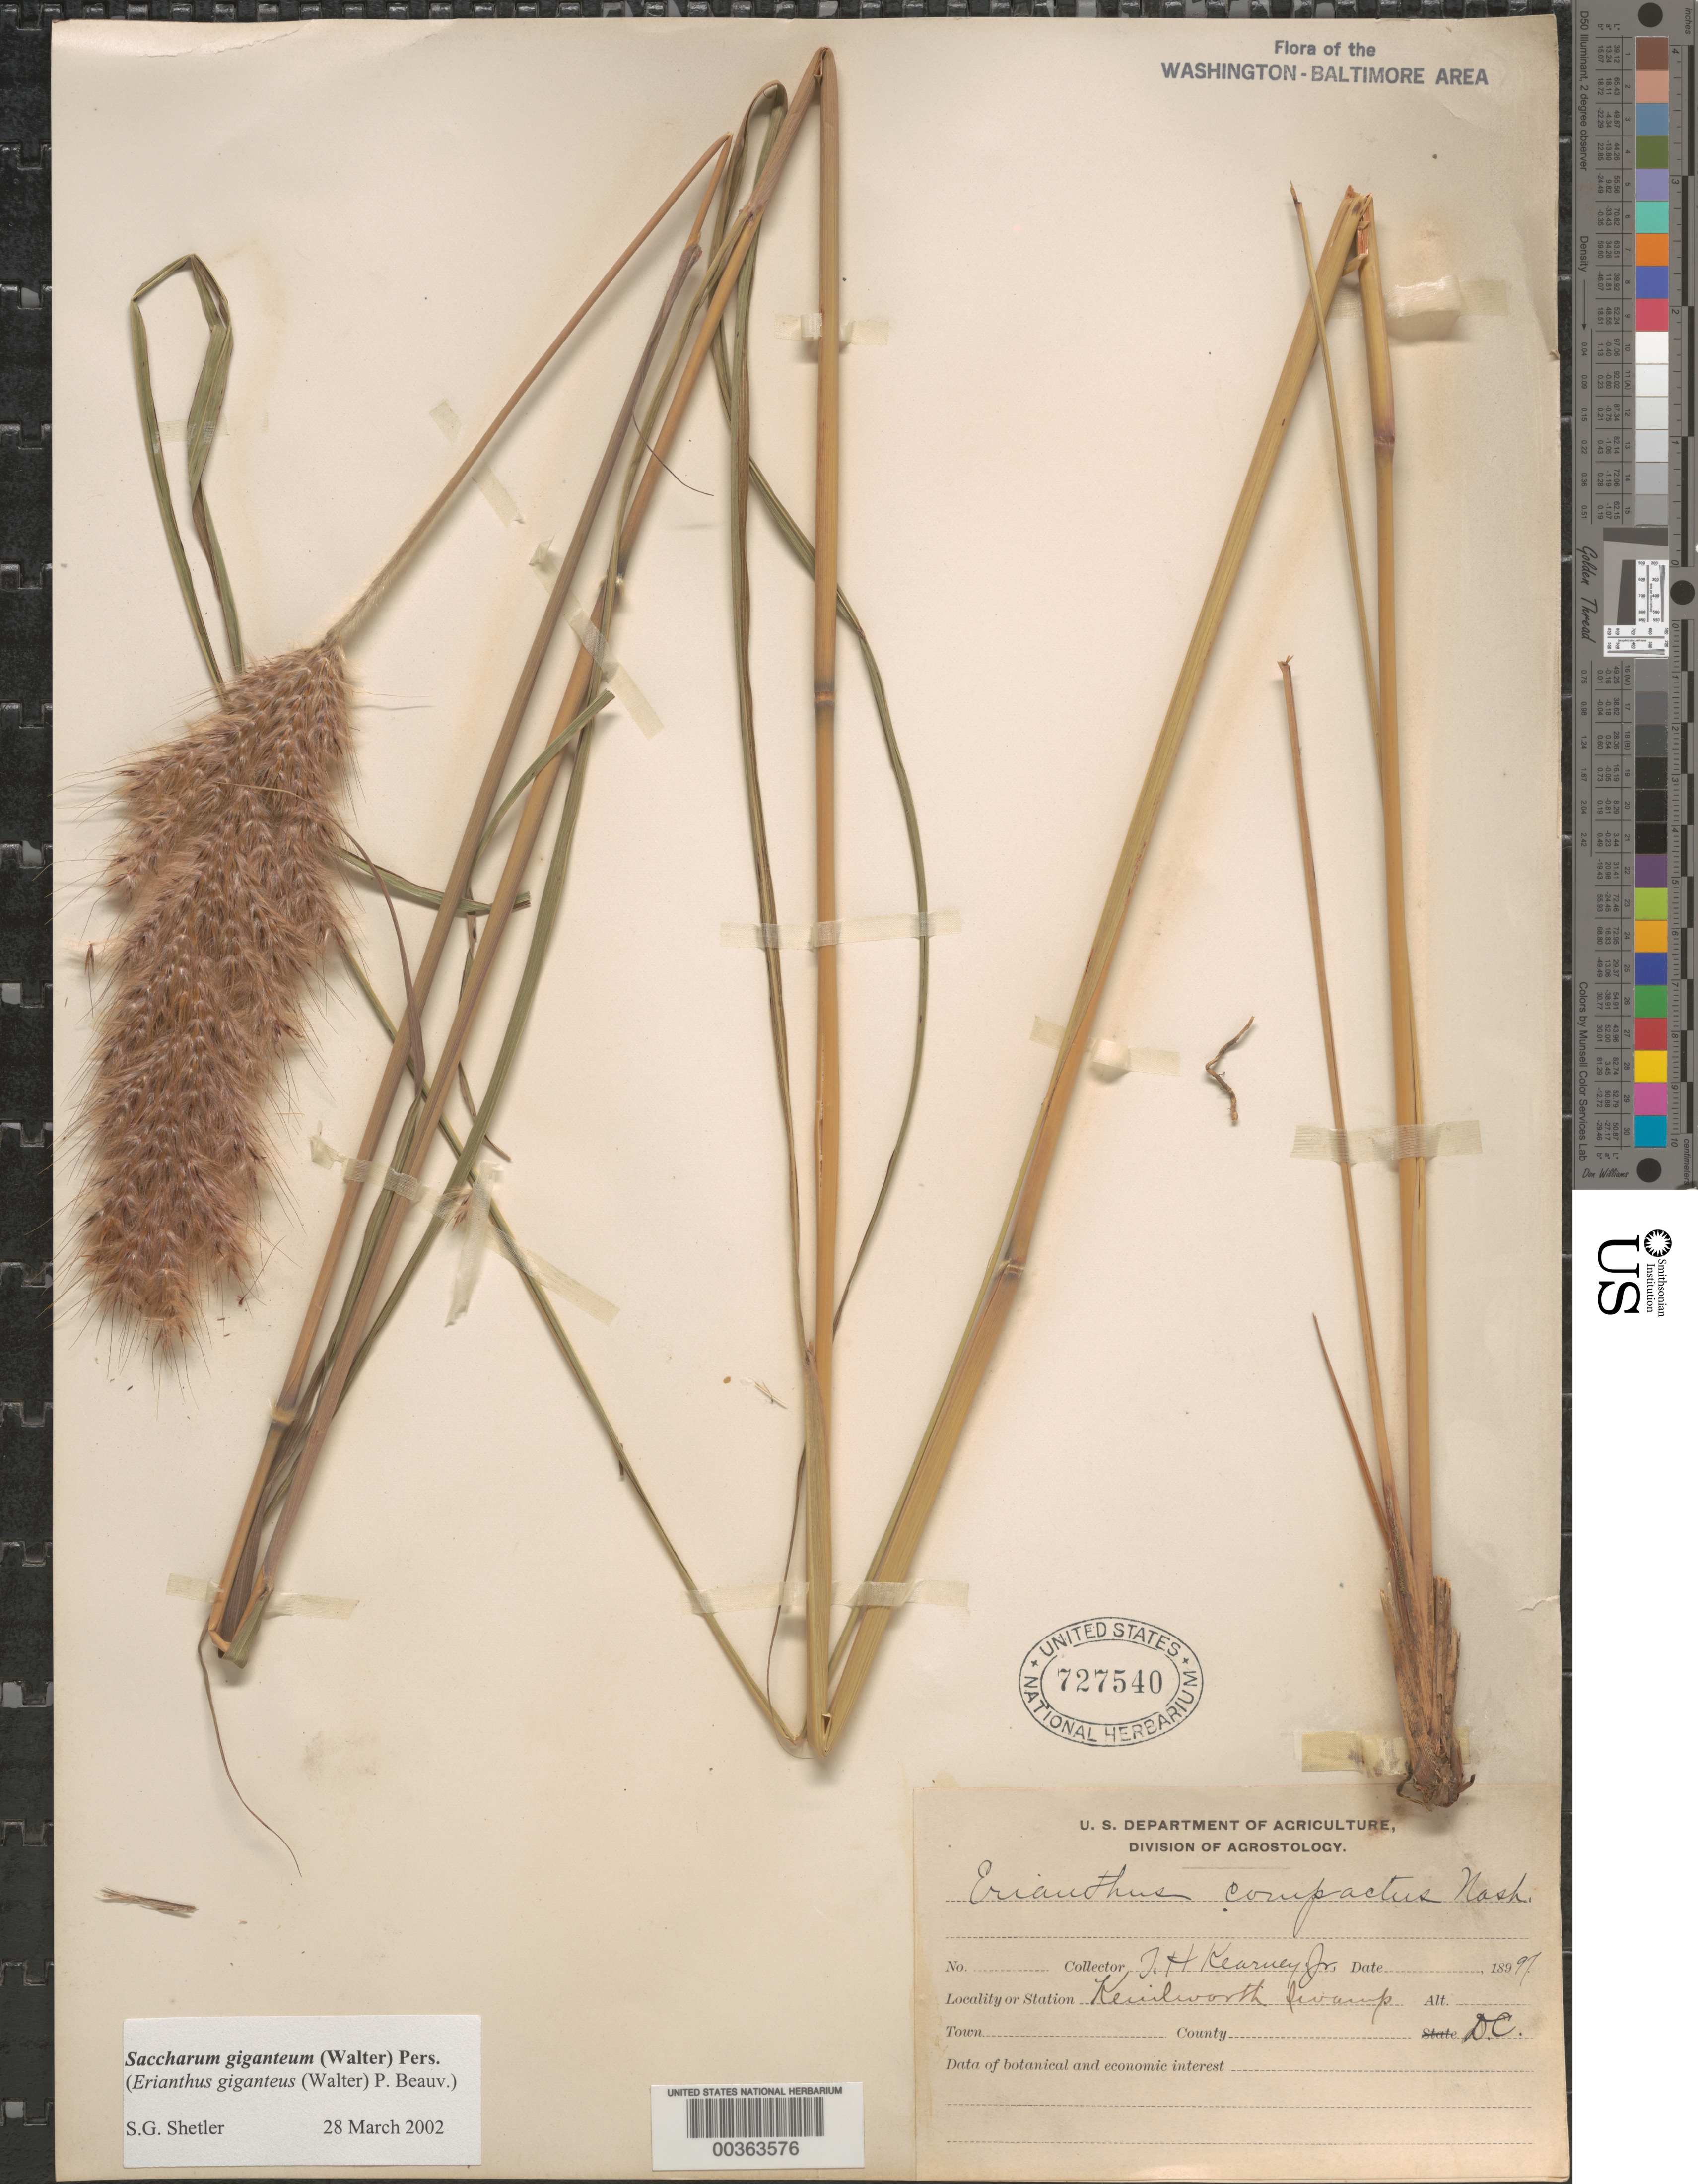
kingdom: Plantae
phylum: Tracheophyta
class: Liliopsida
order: Poales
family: Poaceae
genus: Erianthus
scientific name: Erianthus giganteus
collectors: T. H. Kearney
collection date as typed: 1897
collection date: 1897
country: United States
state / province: District of Columbia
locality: Kenilworth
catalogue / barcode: US 727540